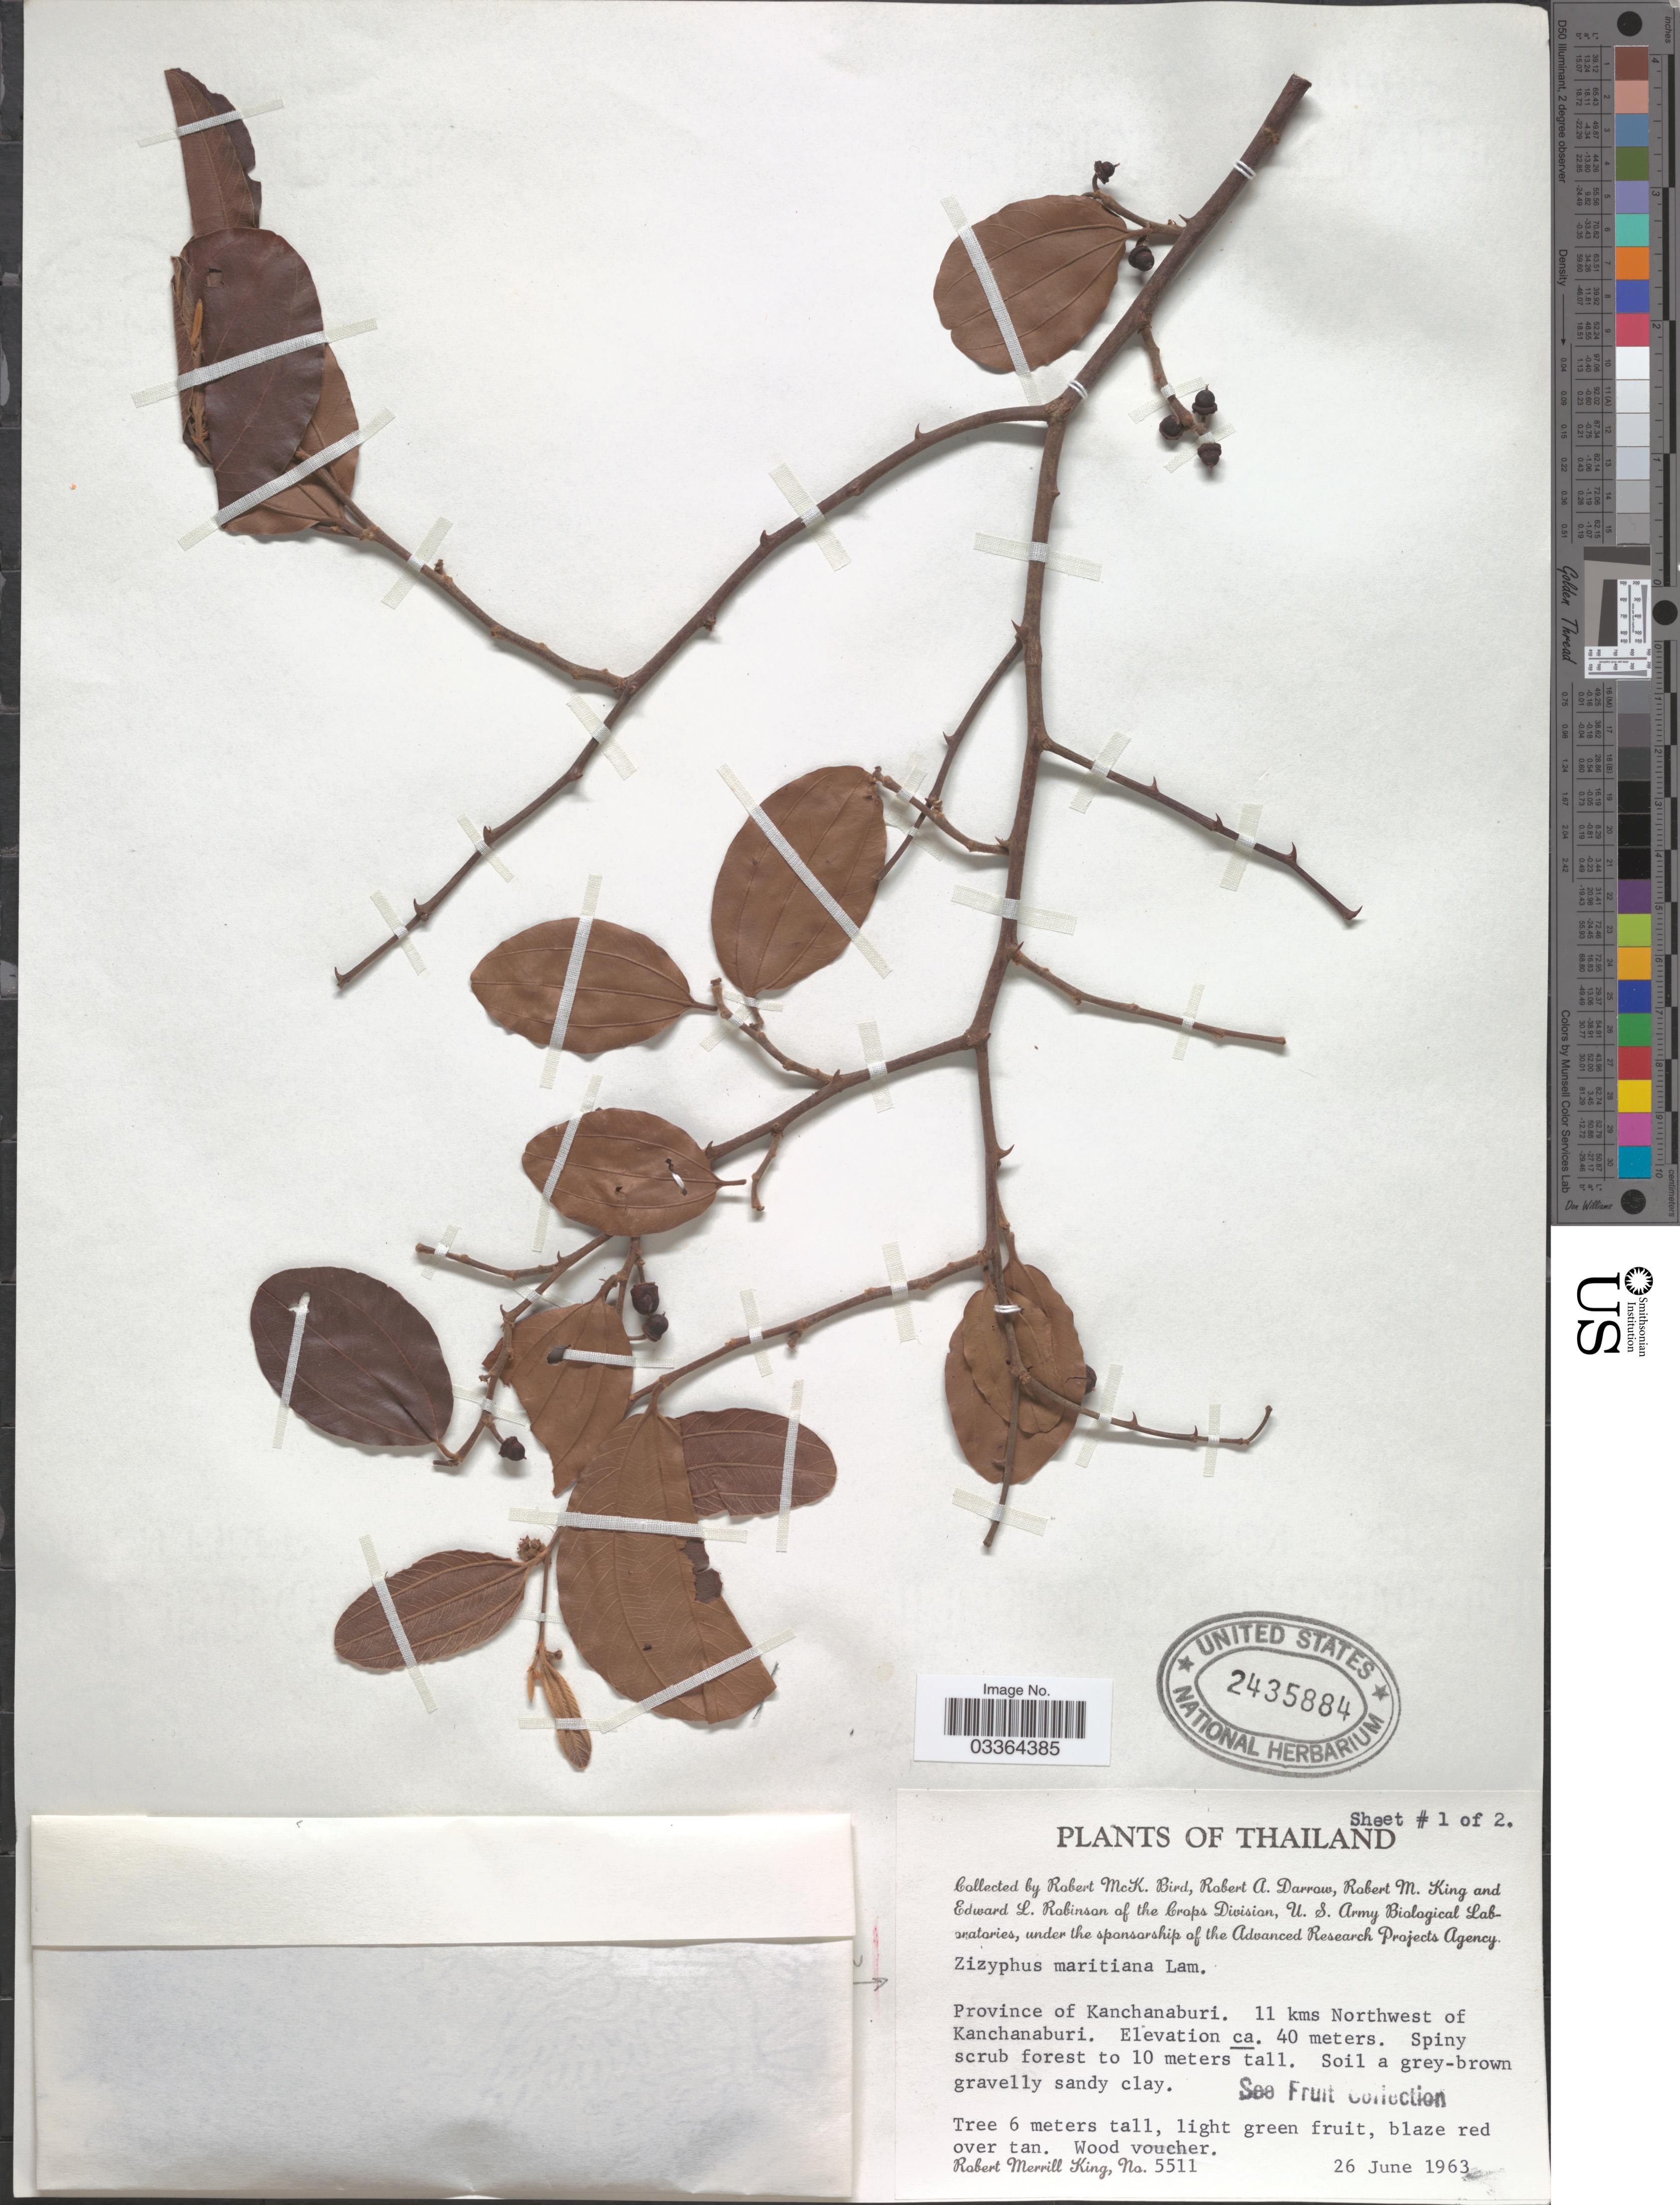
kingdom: Plantae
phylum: Tracheophyta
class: Magnoliopsida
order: Rosales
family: Rhamnaceae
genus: Ziziphus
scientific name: Ziziphus mauritiana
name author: Lam.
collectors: R. M. Bird, R. A. Darrow, R. M. King & E. L. Robinson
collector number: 5511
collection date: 1963-06-26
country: Thailand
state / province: Kanchanaburi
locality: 11 kms Northwest of Kanchanaburi.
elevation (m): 40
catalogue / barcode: US 2435884